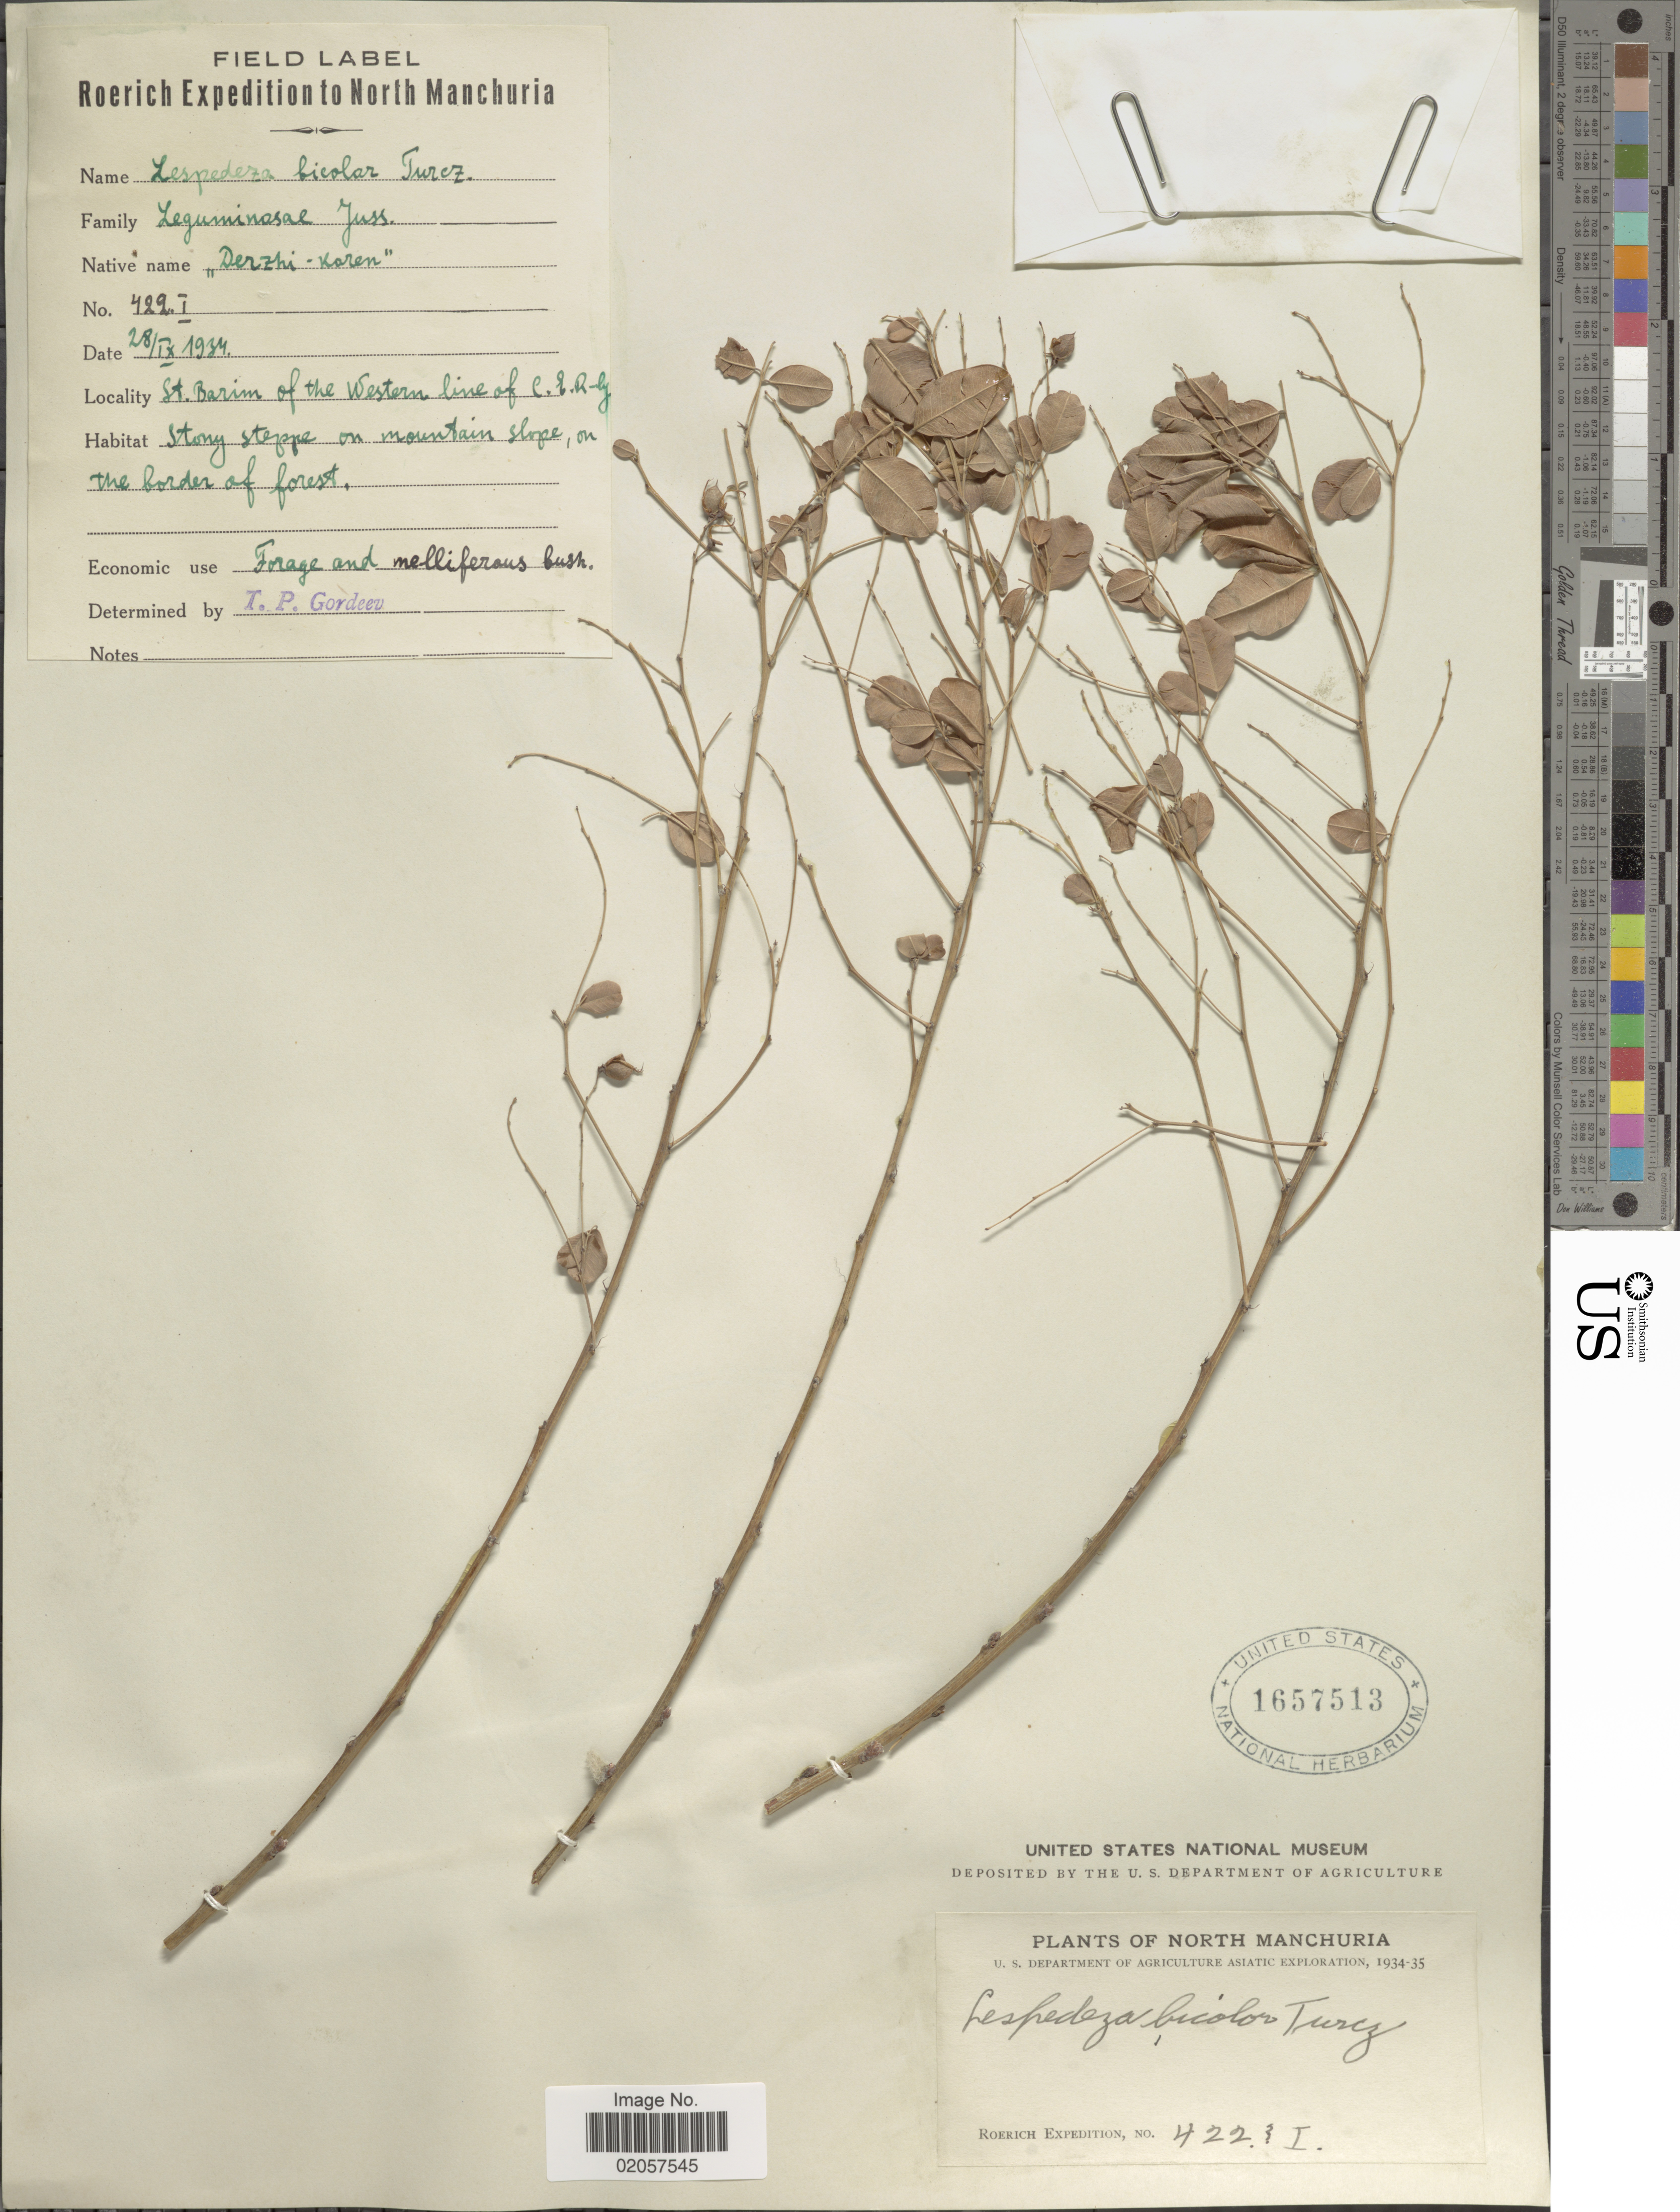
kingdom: Plantae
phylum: Tracheophyta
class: Magnoliopsida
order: Fabales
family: Fabaceae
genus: Lespedeza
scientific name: Lespedeza bicolor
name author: Turcz.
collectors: Roerich Expedition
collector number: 422I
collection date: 1934-09-28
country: China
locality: North Manchuria. St. Barim of the Western line of C.E. R-ly.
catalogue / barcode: US 1657513